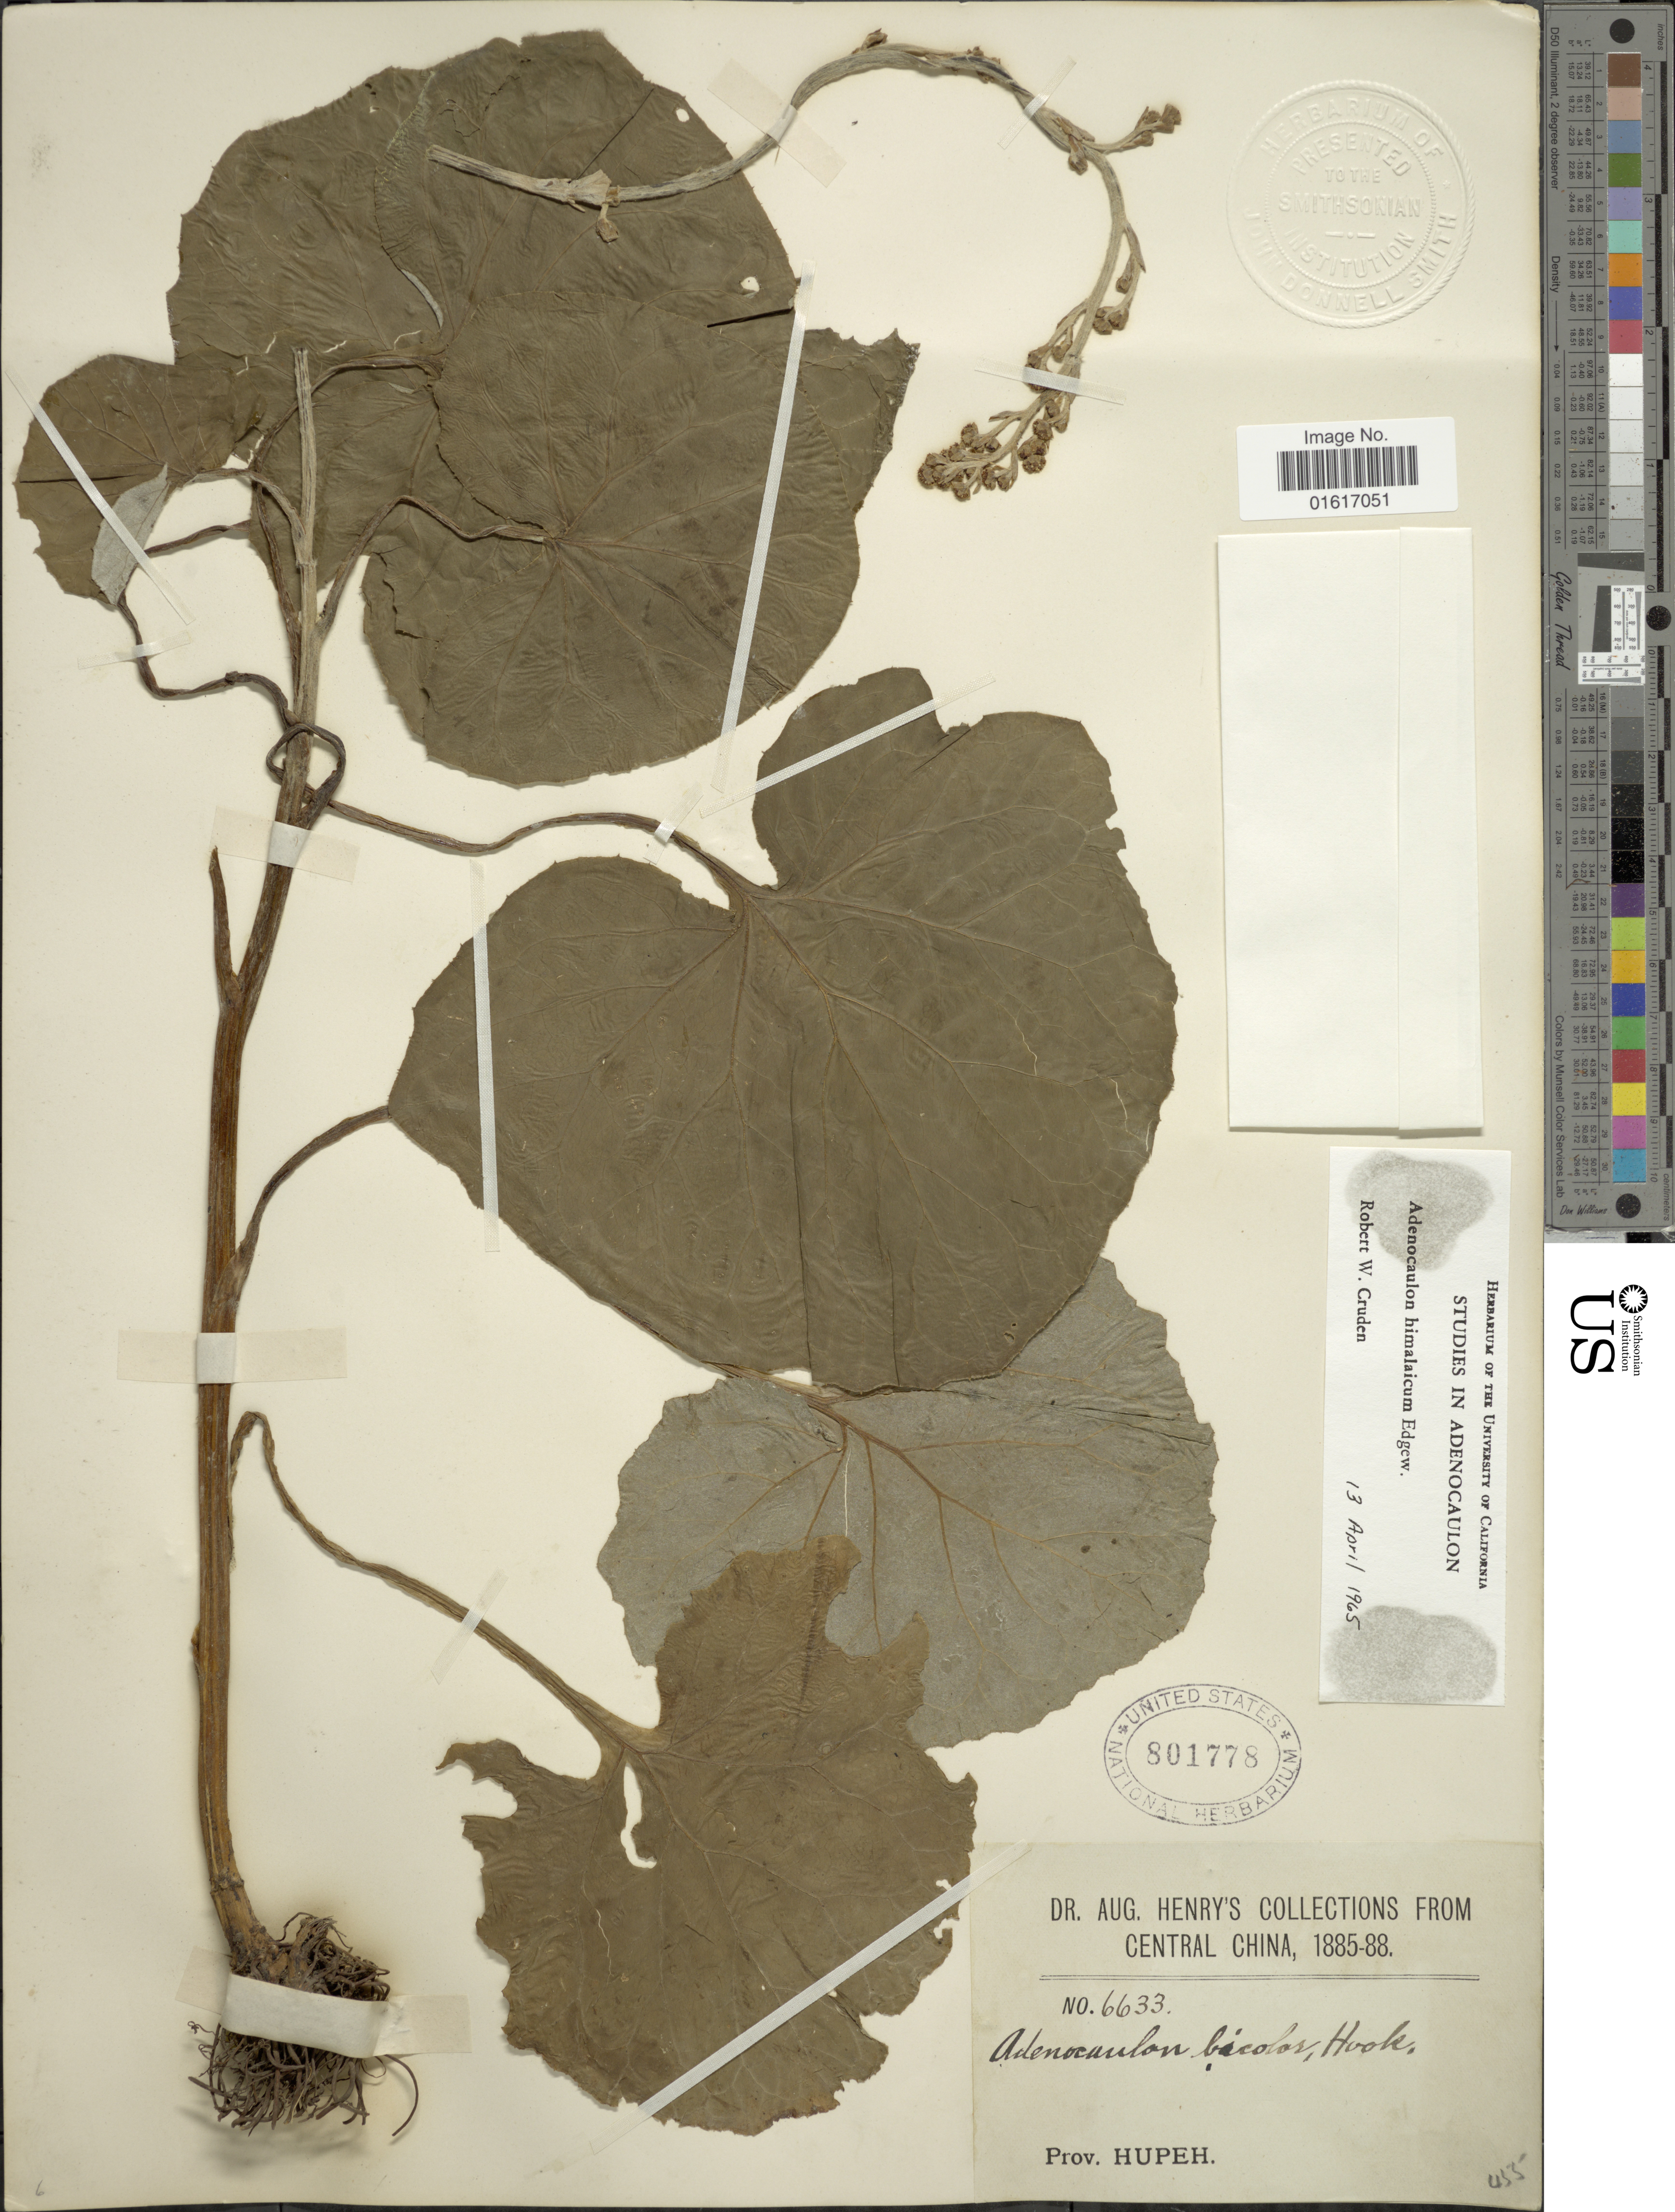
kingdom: Plantae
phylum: Tracheophyta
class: Magnoliopsida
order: Asterales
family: Asteraceae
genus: Adenocaulon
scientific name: Adenocaulon himalaicum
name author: Edgew.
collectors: A. Henry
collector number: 6633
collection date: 1885/1888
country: China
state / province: Hubei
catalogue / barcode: US 801778